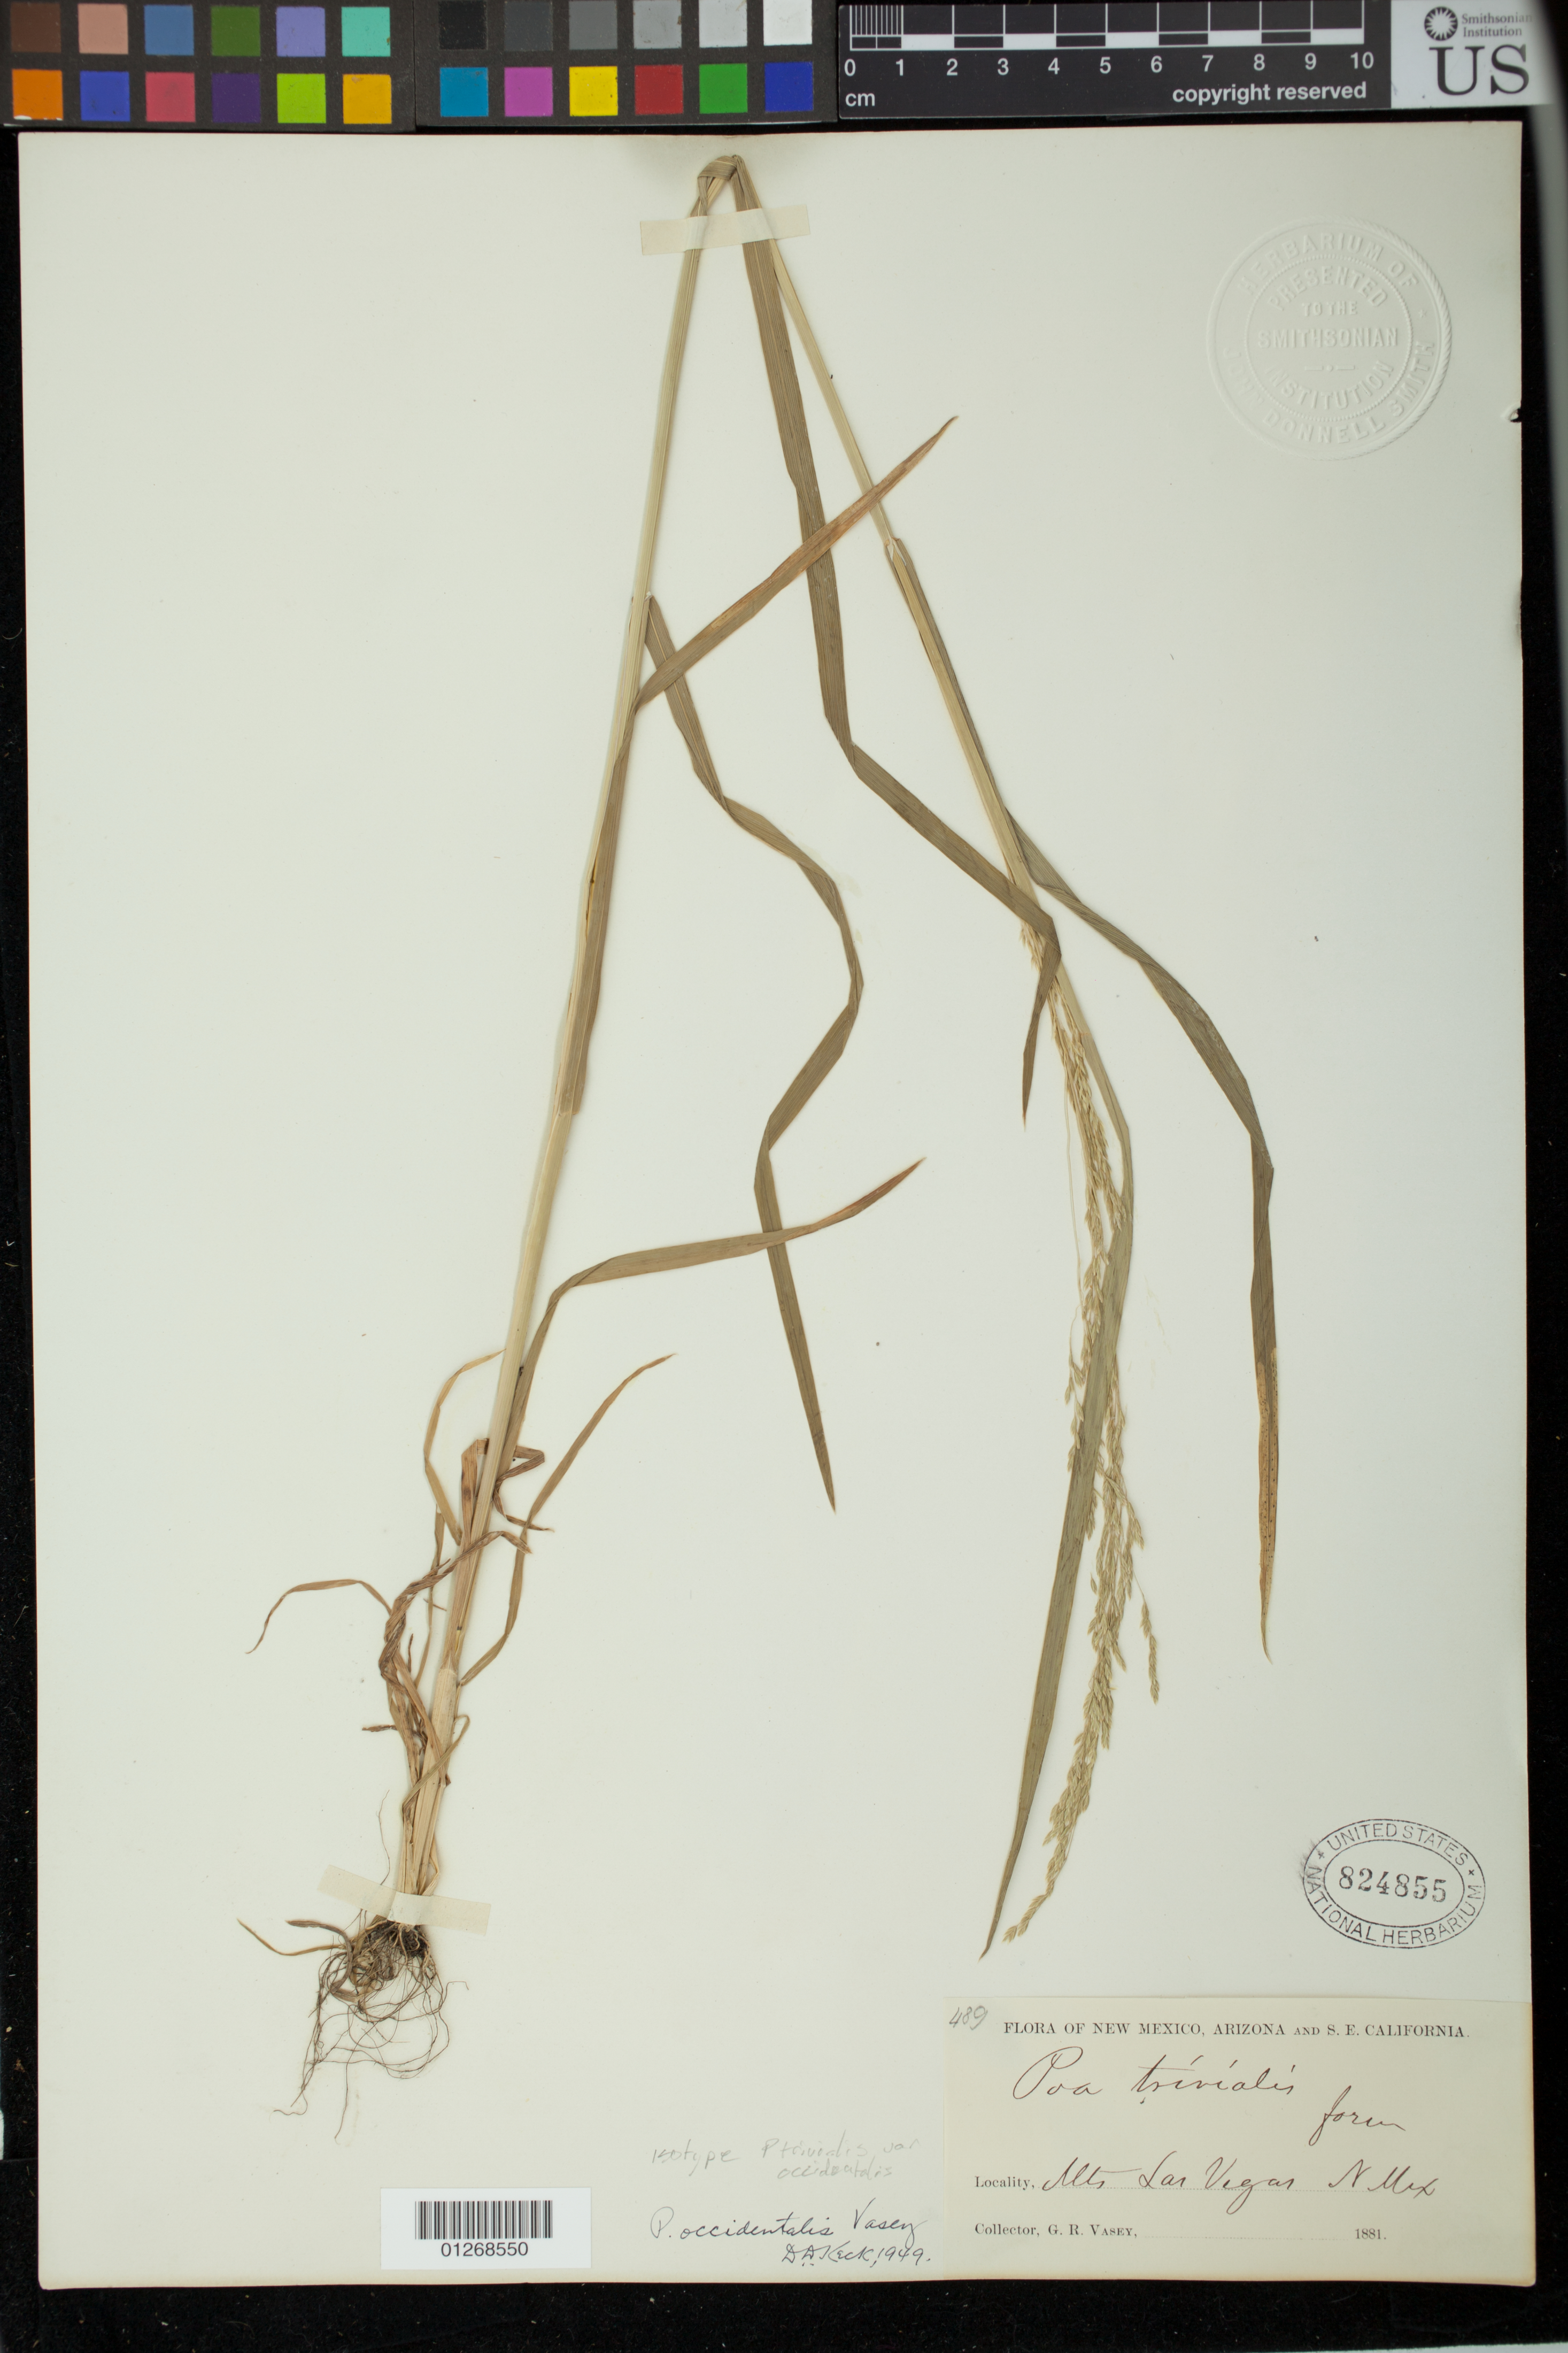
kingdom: Plantae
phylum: Tracheophyta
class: Liliopsida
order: Poales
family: Poaceae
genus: Poa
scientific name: Poa trivialis var. occidentalis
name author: Vasey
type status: Syntype; Type Collection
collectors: G. R. Vasey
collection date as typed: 1881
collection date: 1881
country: United States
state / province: New Mexico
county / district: San Miguel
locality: Las Vegas.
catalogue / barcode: US 824855